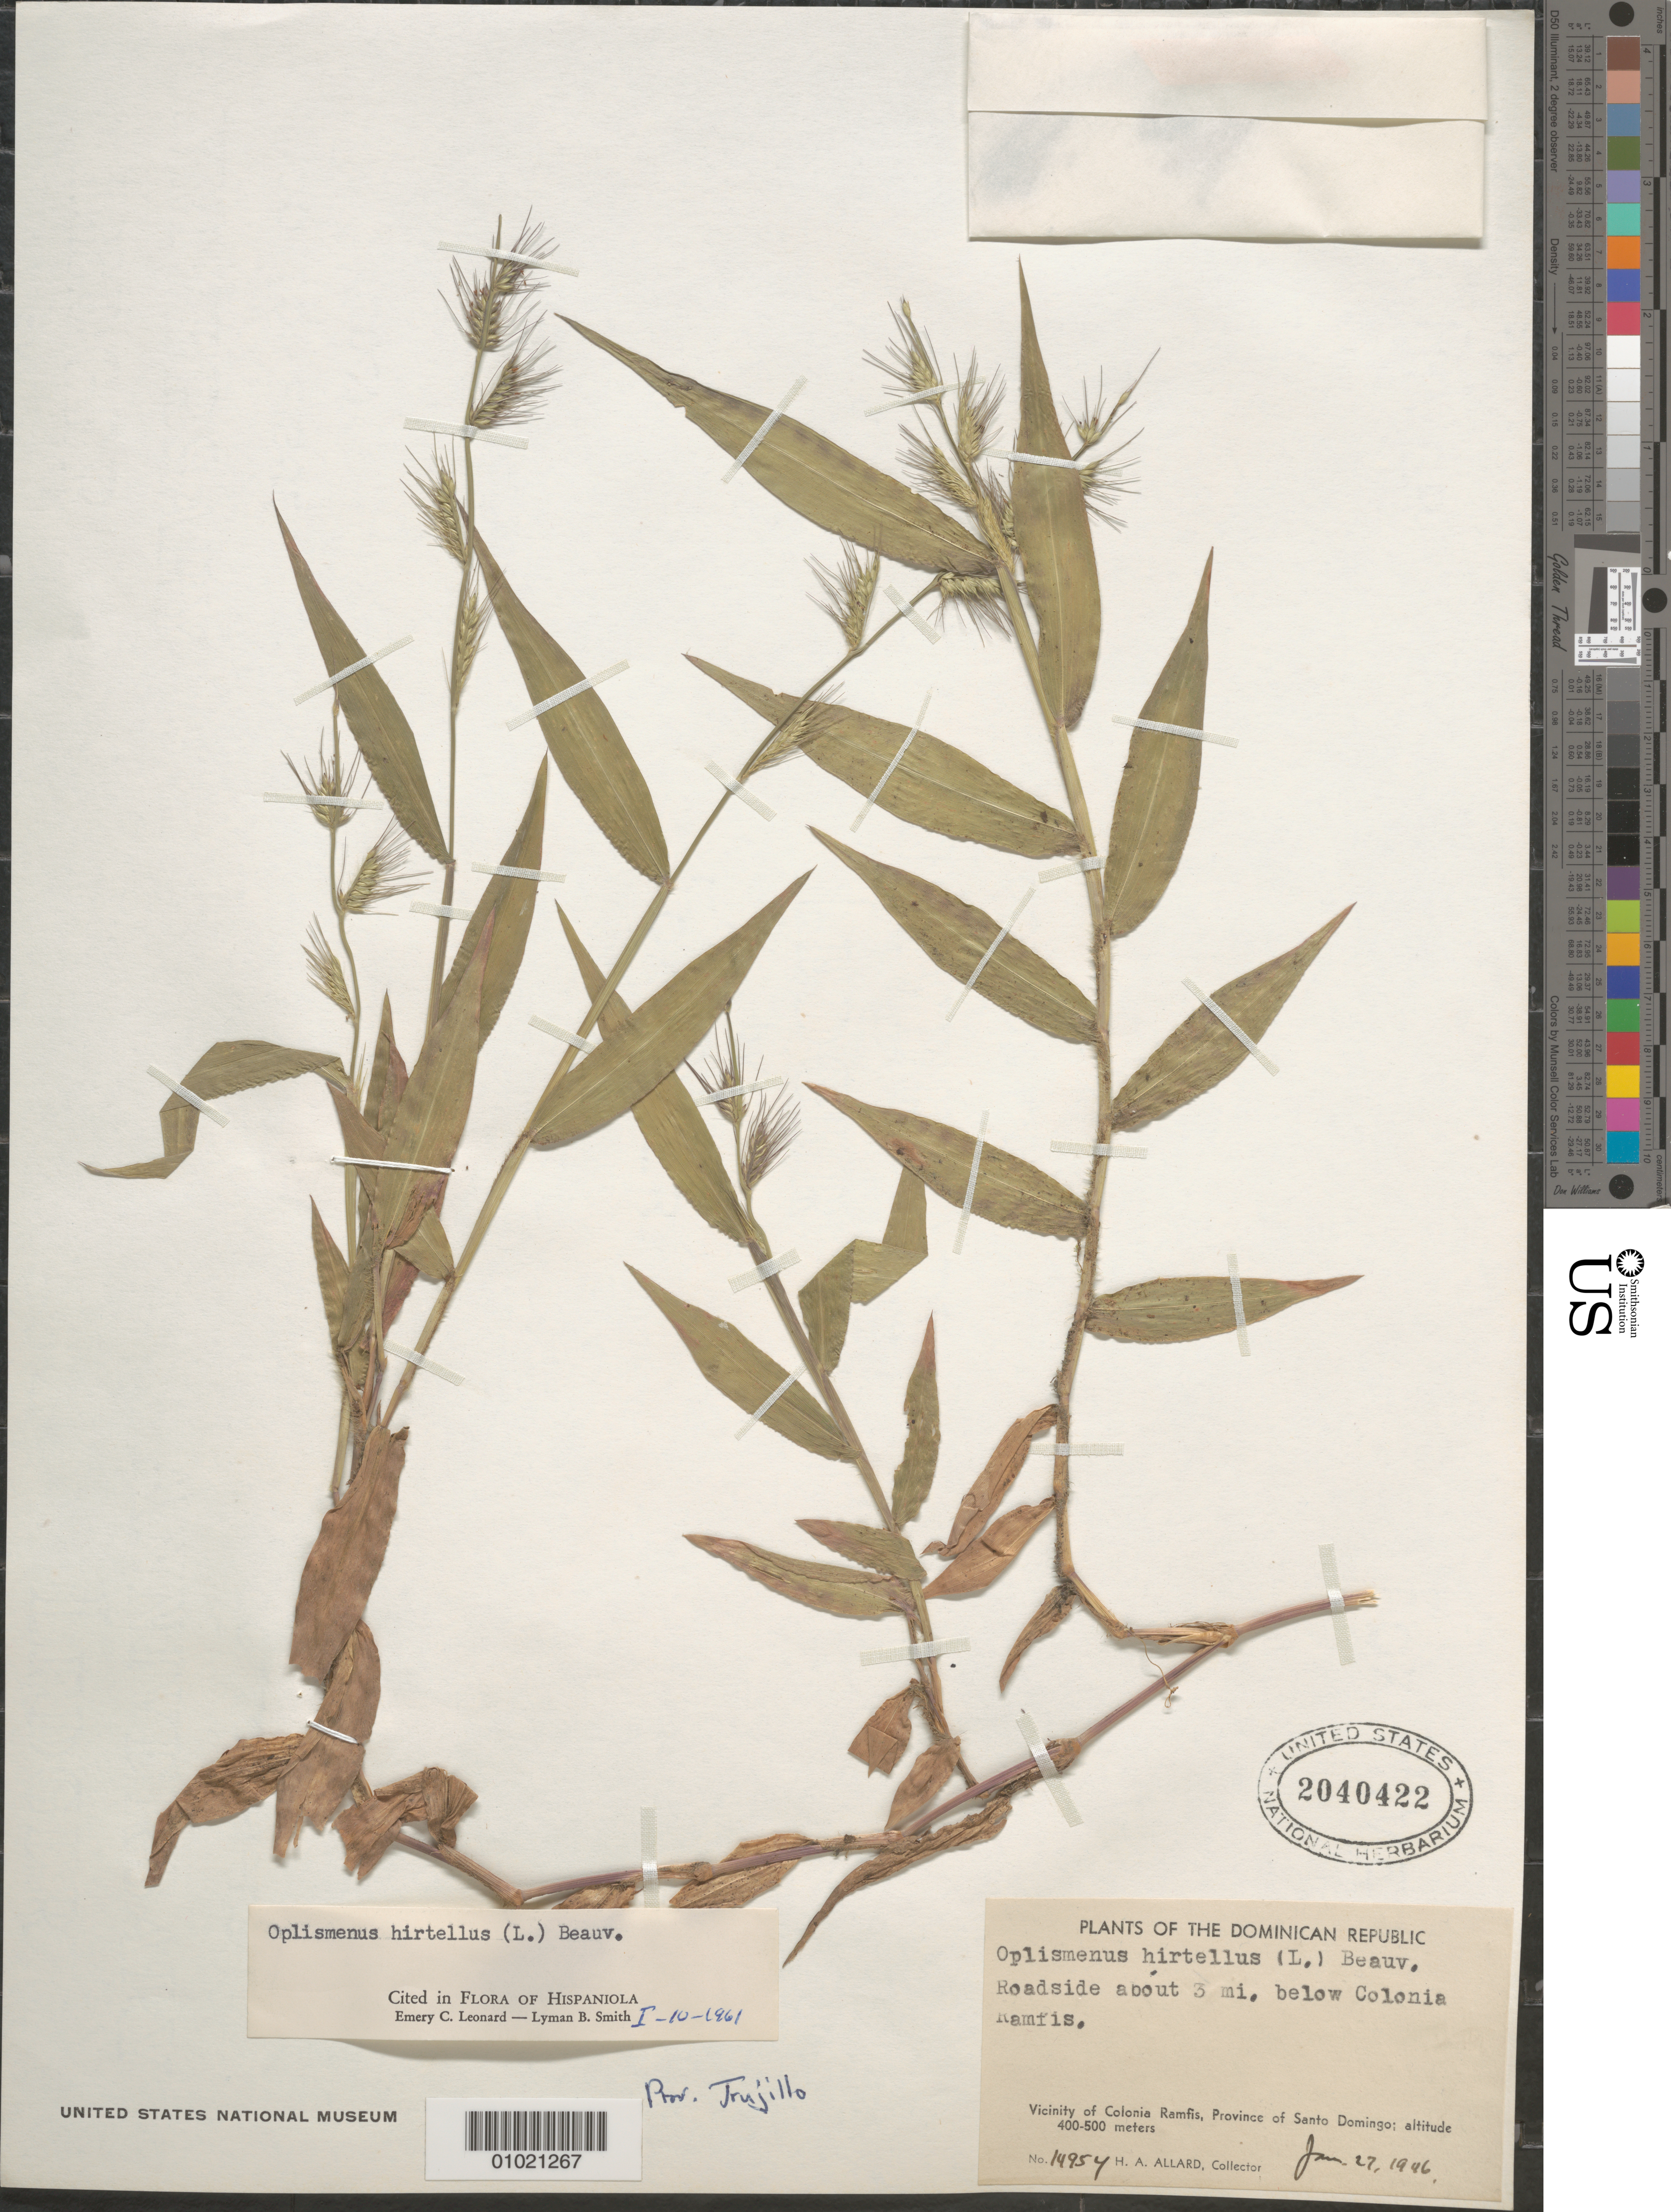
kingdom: Plantae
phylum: Tracheophyta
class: Liliopsida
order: Poales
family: Poaceae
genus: Oplismenus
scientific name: Oplismenus hirtellus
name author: (L.) P. Beauv.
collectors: H. A. Allard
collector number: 14954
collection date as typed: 27 Jan 1946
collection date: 1946-01-27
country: Dominican Republic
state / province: Distrito Nacional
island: Hispaniola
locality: Vicinity of Colonia Ramfis. Roadside about 3 mi. below Colonia Ramfis.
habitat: roadside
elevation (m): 400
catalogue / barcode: US 2040422